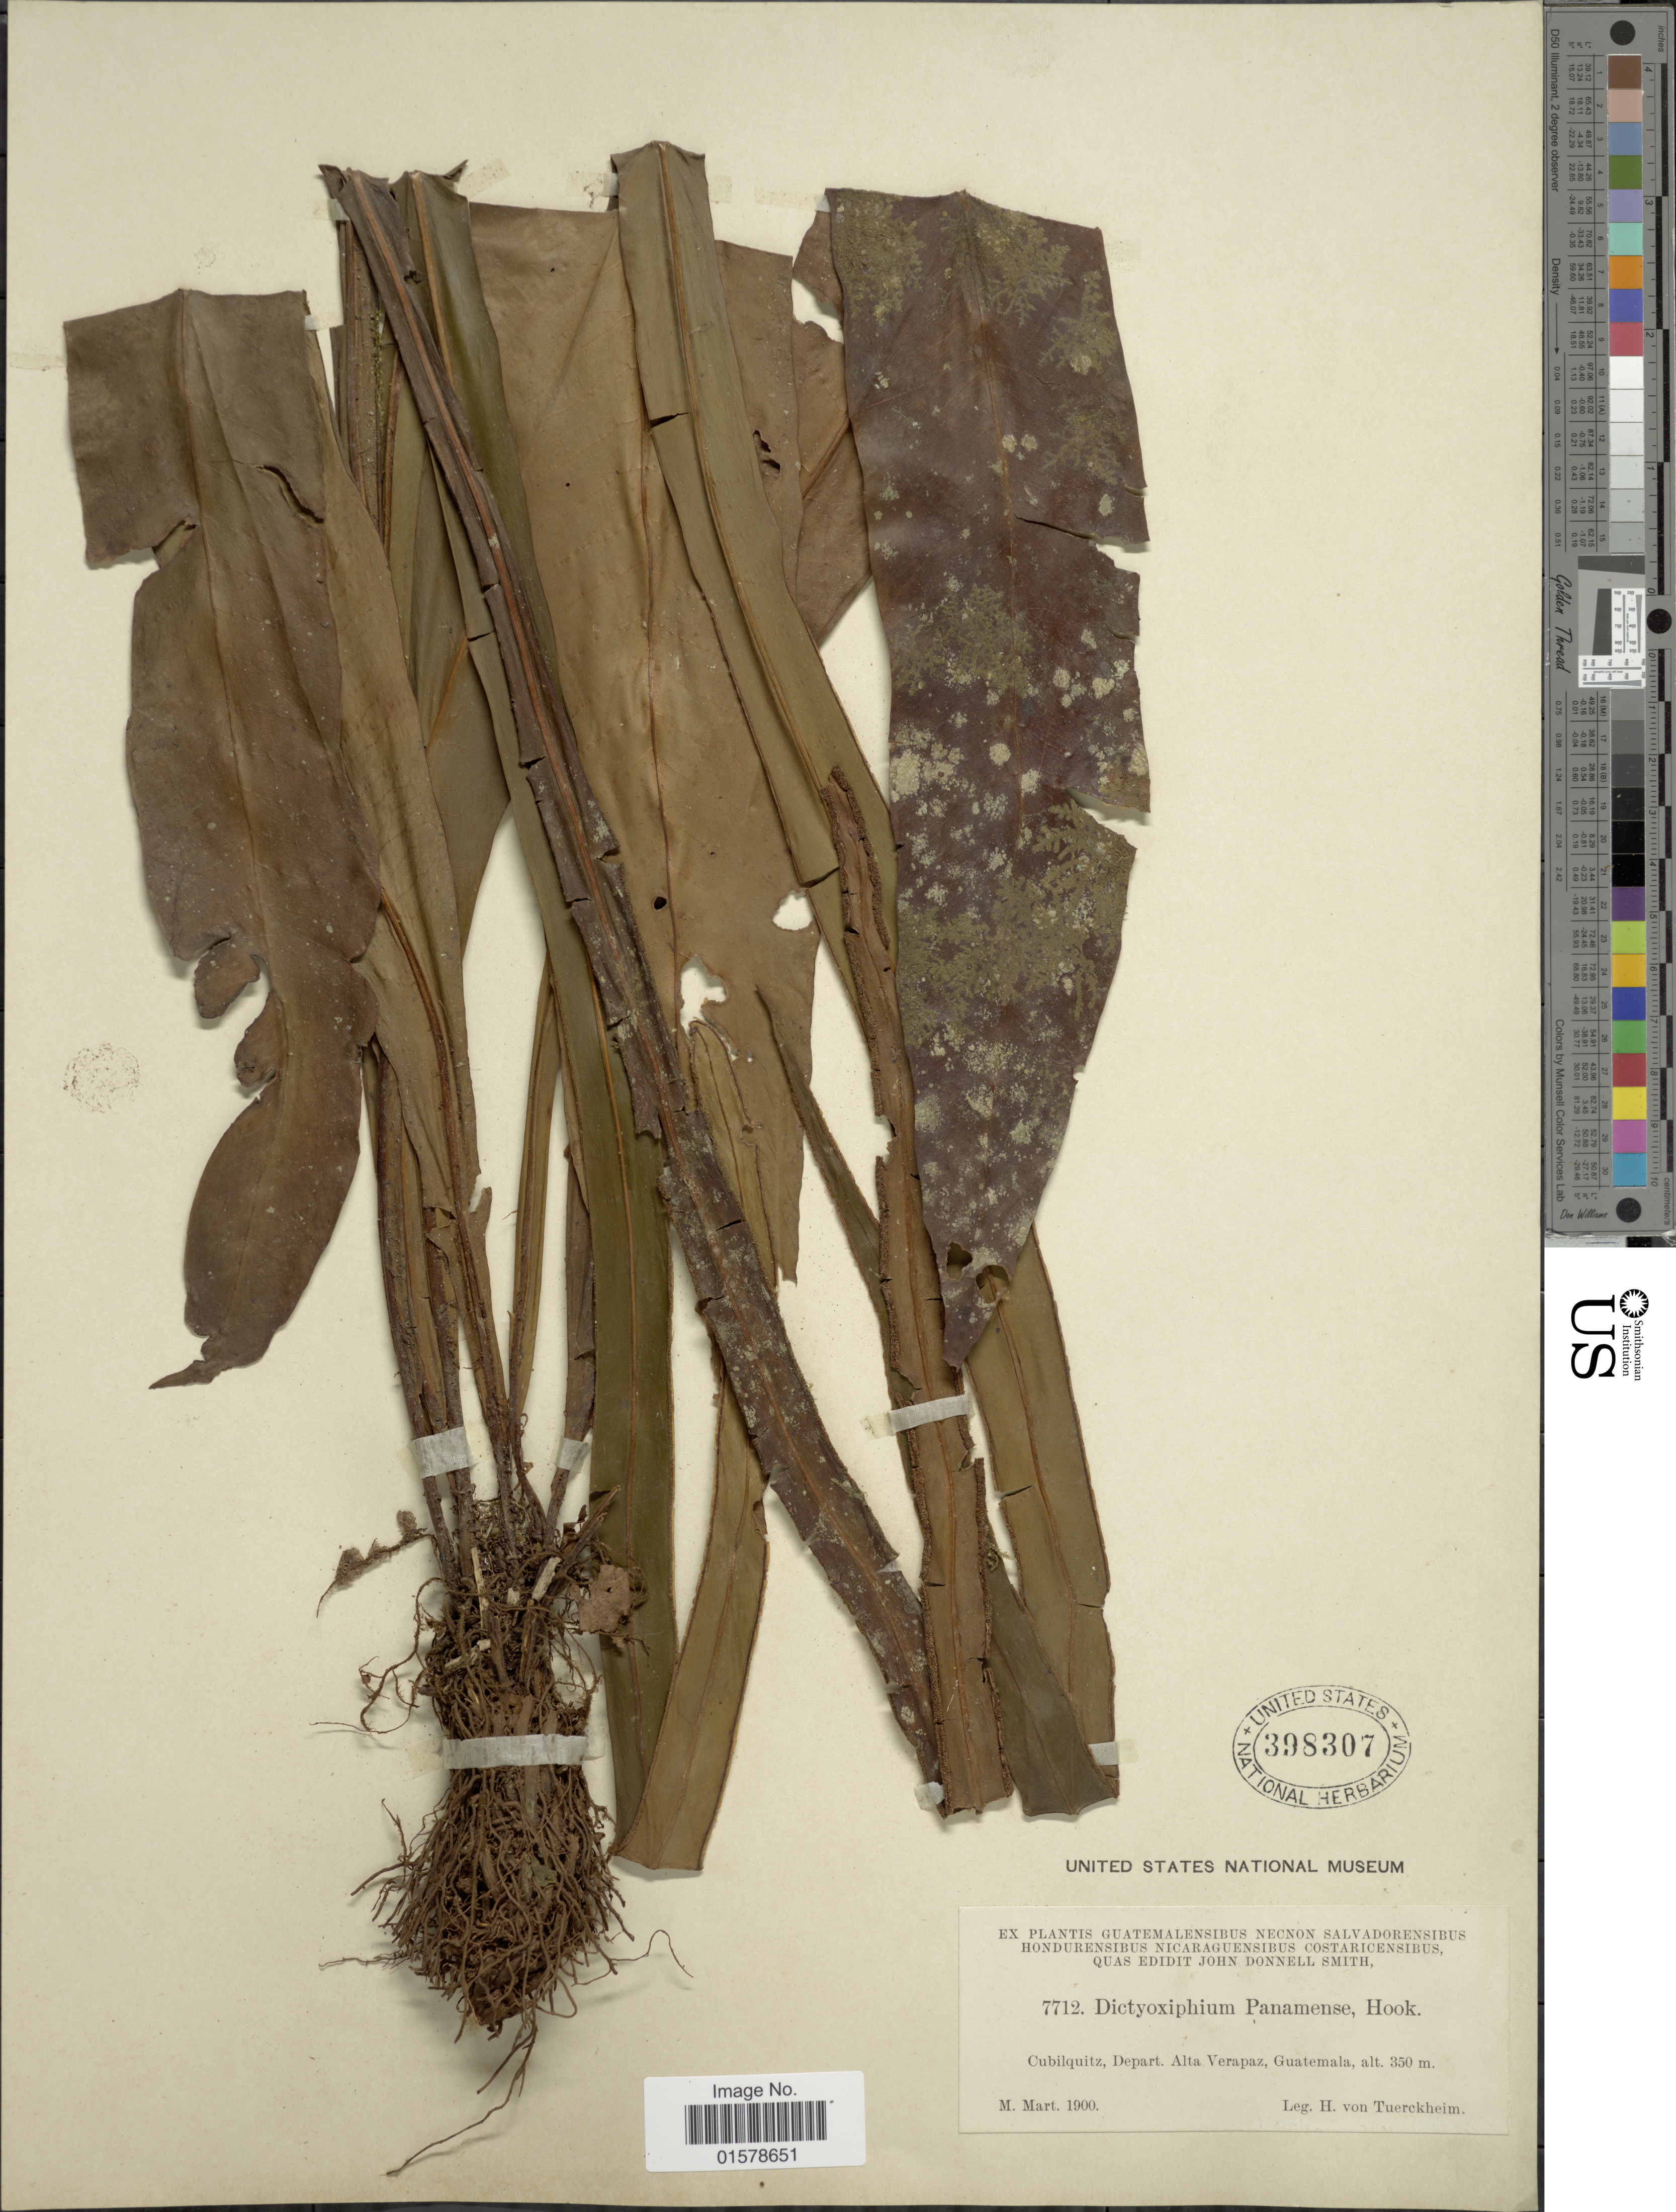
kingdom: Plantae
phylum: Tracheophyta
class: Polypodiopsida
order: Polypodiales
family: Tectariaceae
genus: Tectaria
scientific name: Tectaria panamensis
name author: (Hook.) R.M. Tryon & A.F. Tryon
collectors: H. von Türckheim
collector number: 7712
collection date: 1900-03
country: Guatemala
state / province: Alta Verapaz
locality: Culbilguitz, Depart. Alta Verapaz, Guatemala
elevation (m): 350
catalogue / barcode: US 398307